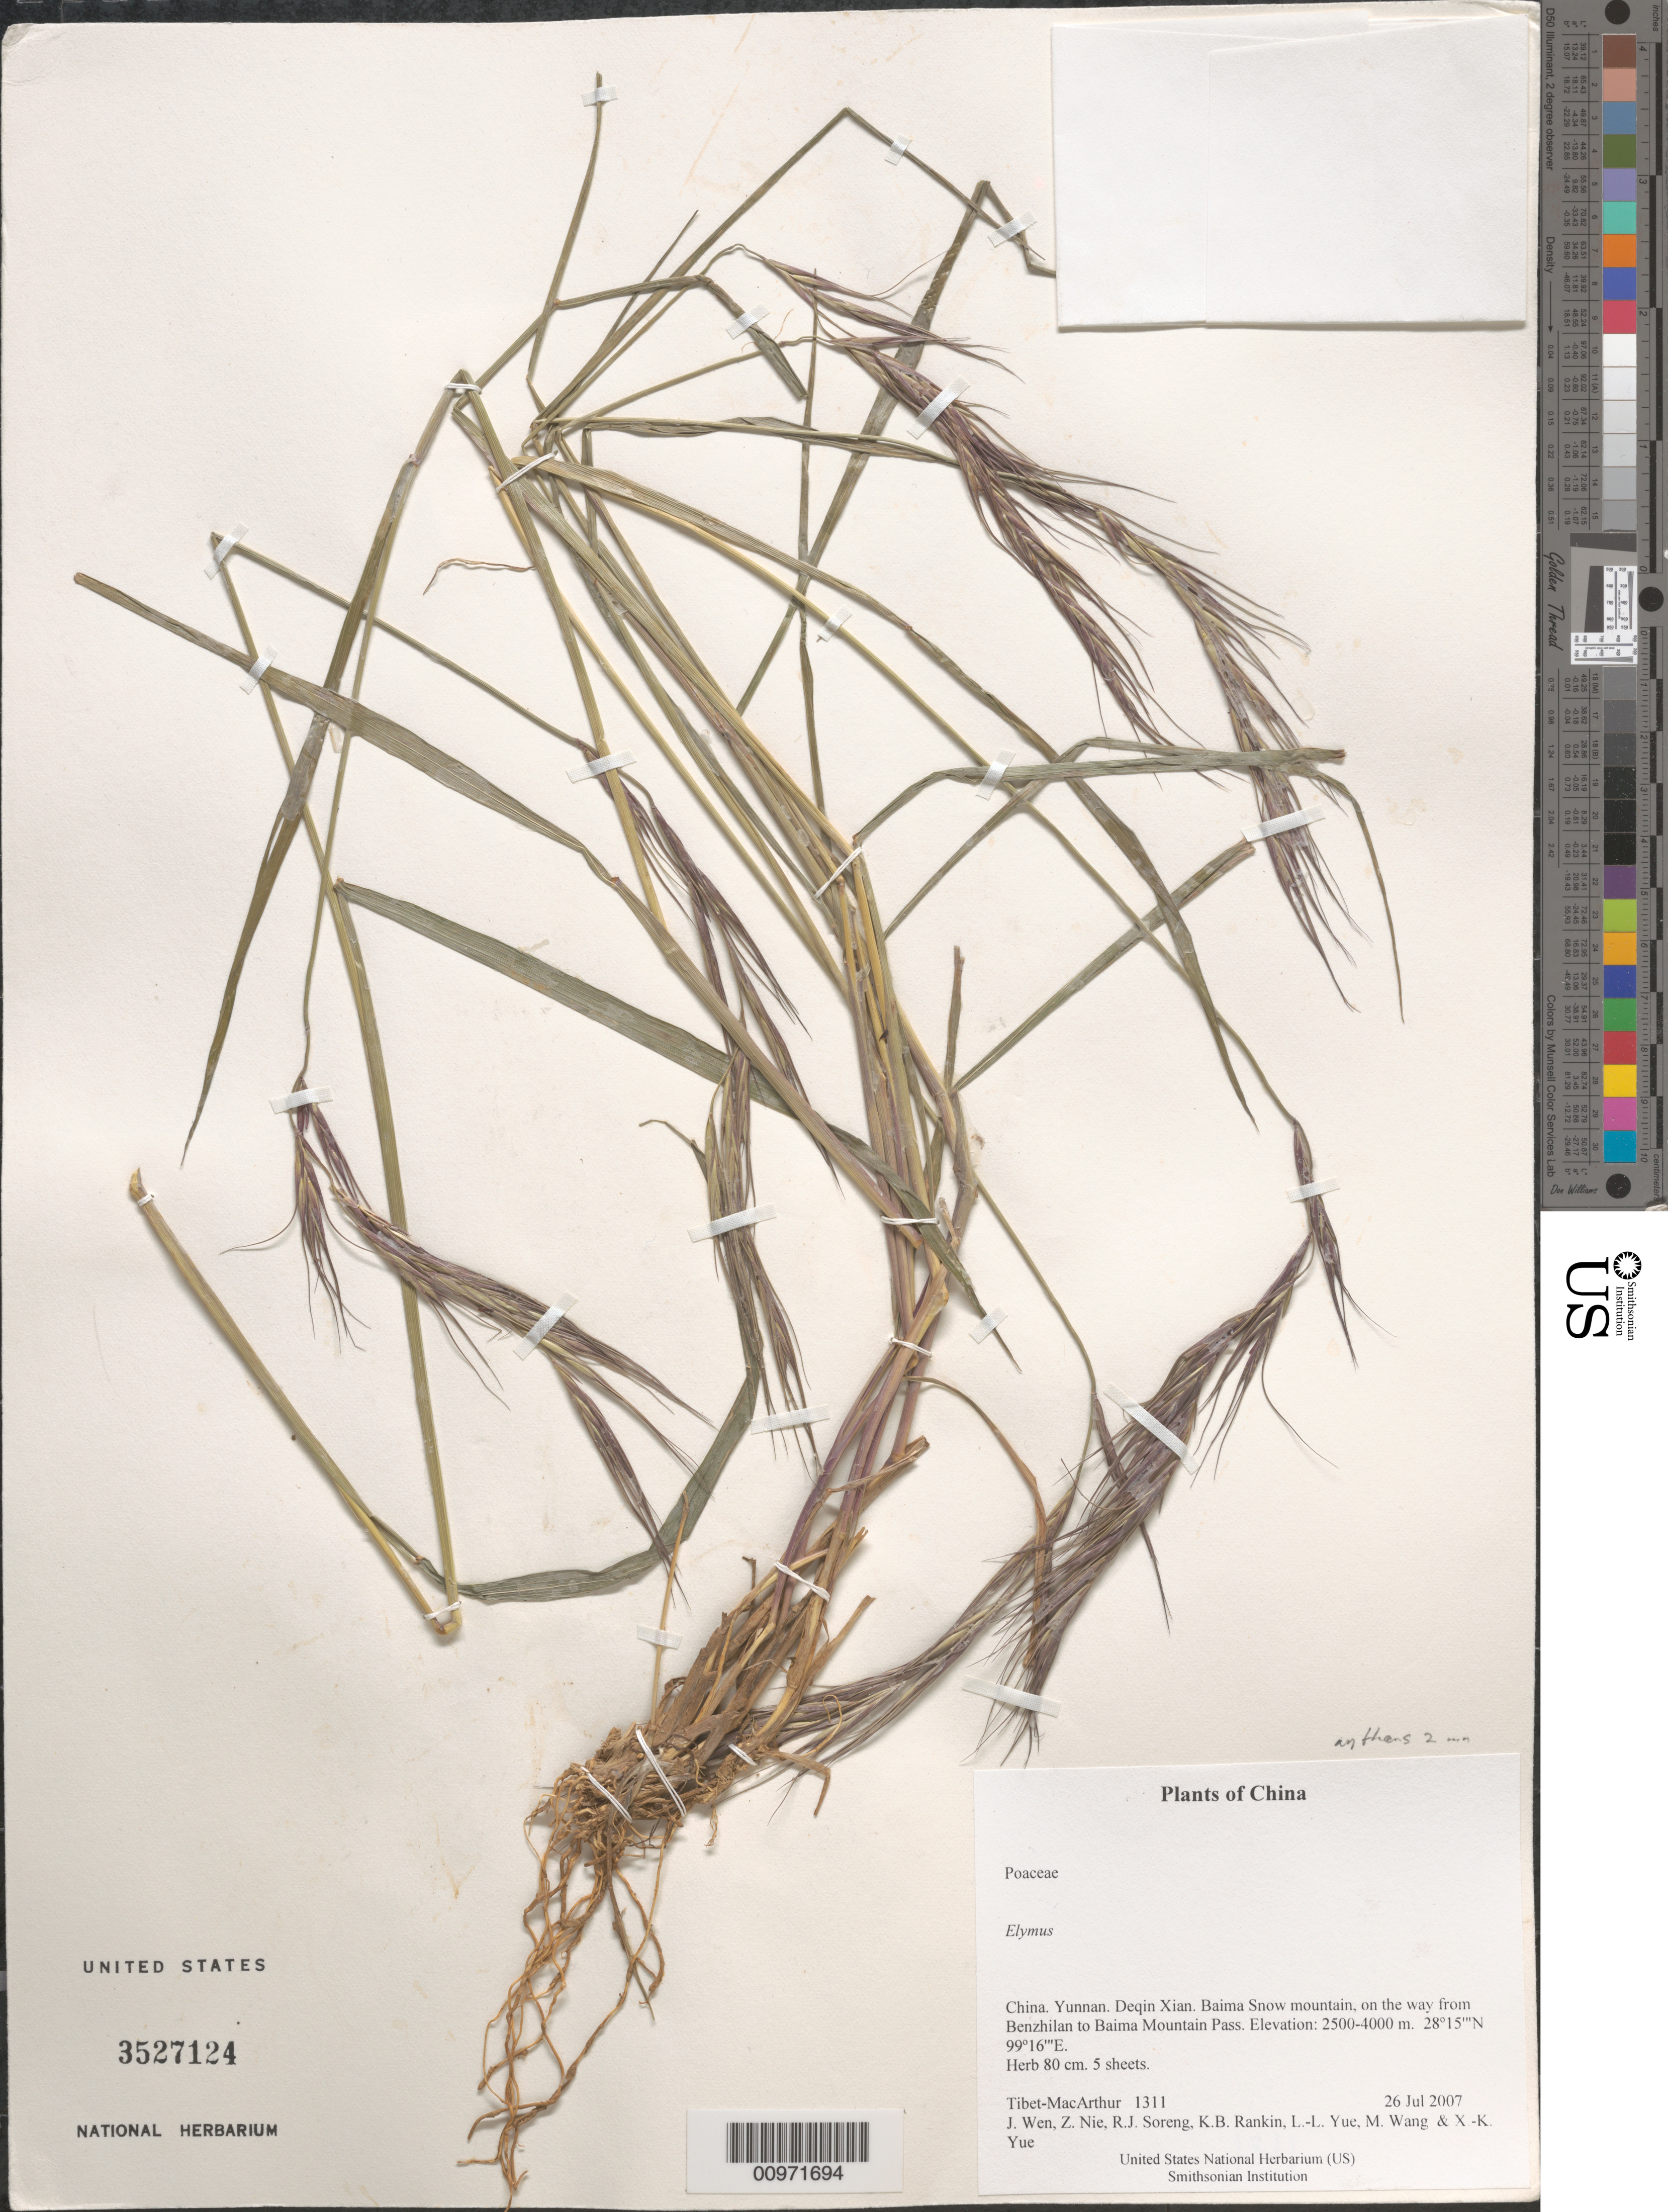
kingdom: Plantae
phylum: Tracheophyta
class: Liliopsida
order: Poales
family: Poaceae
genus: Elymus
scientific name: Elymus sp. 3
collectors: Tibet-MacArthur, J. Wen, Z. Nie, R. J. Soreng, K. Rankin, L. Yue, M. Wang & X. Yue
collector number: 1311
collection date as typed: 26 Jul 2007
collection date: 2007-07-26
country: China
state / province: Yunnan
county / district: Deqin Xian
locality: Baima Snow mountain, on the way from Benzhilan to Baima Mountain Pass.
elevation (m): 2500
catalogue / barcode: US 3527124